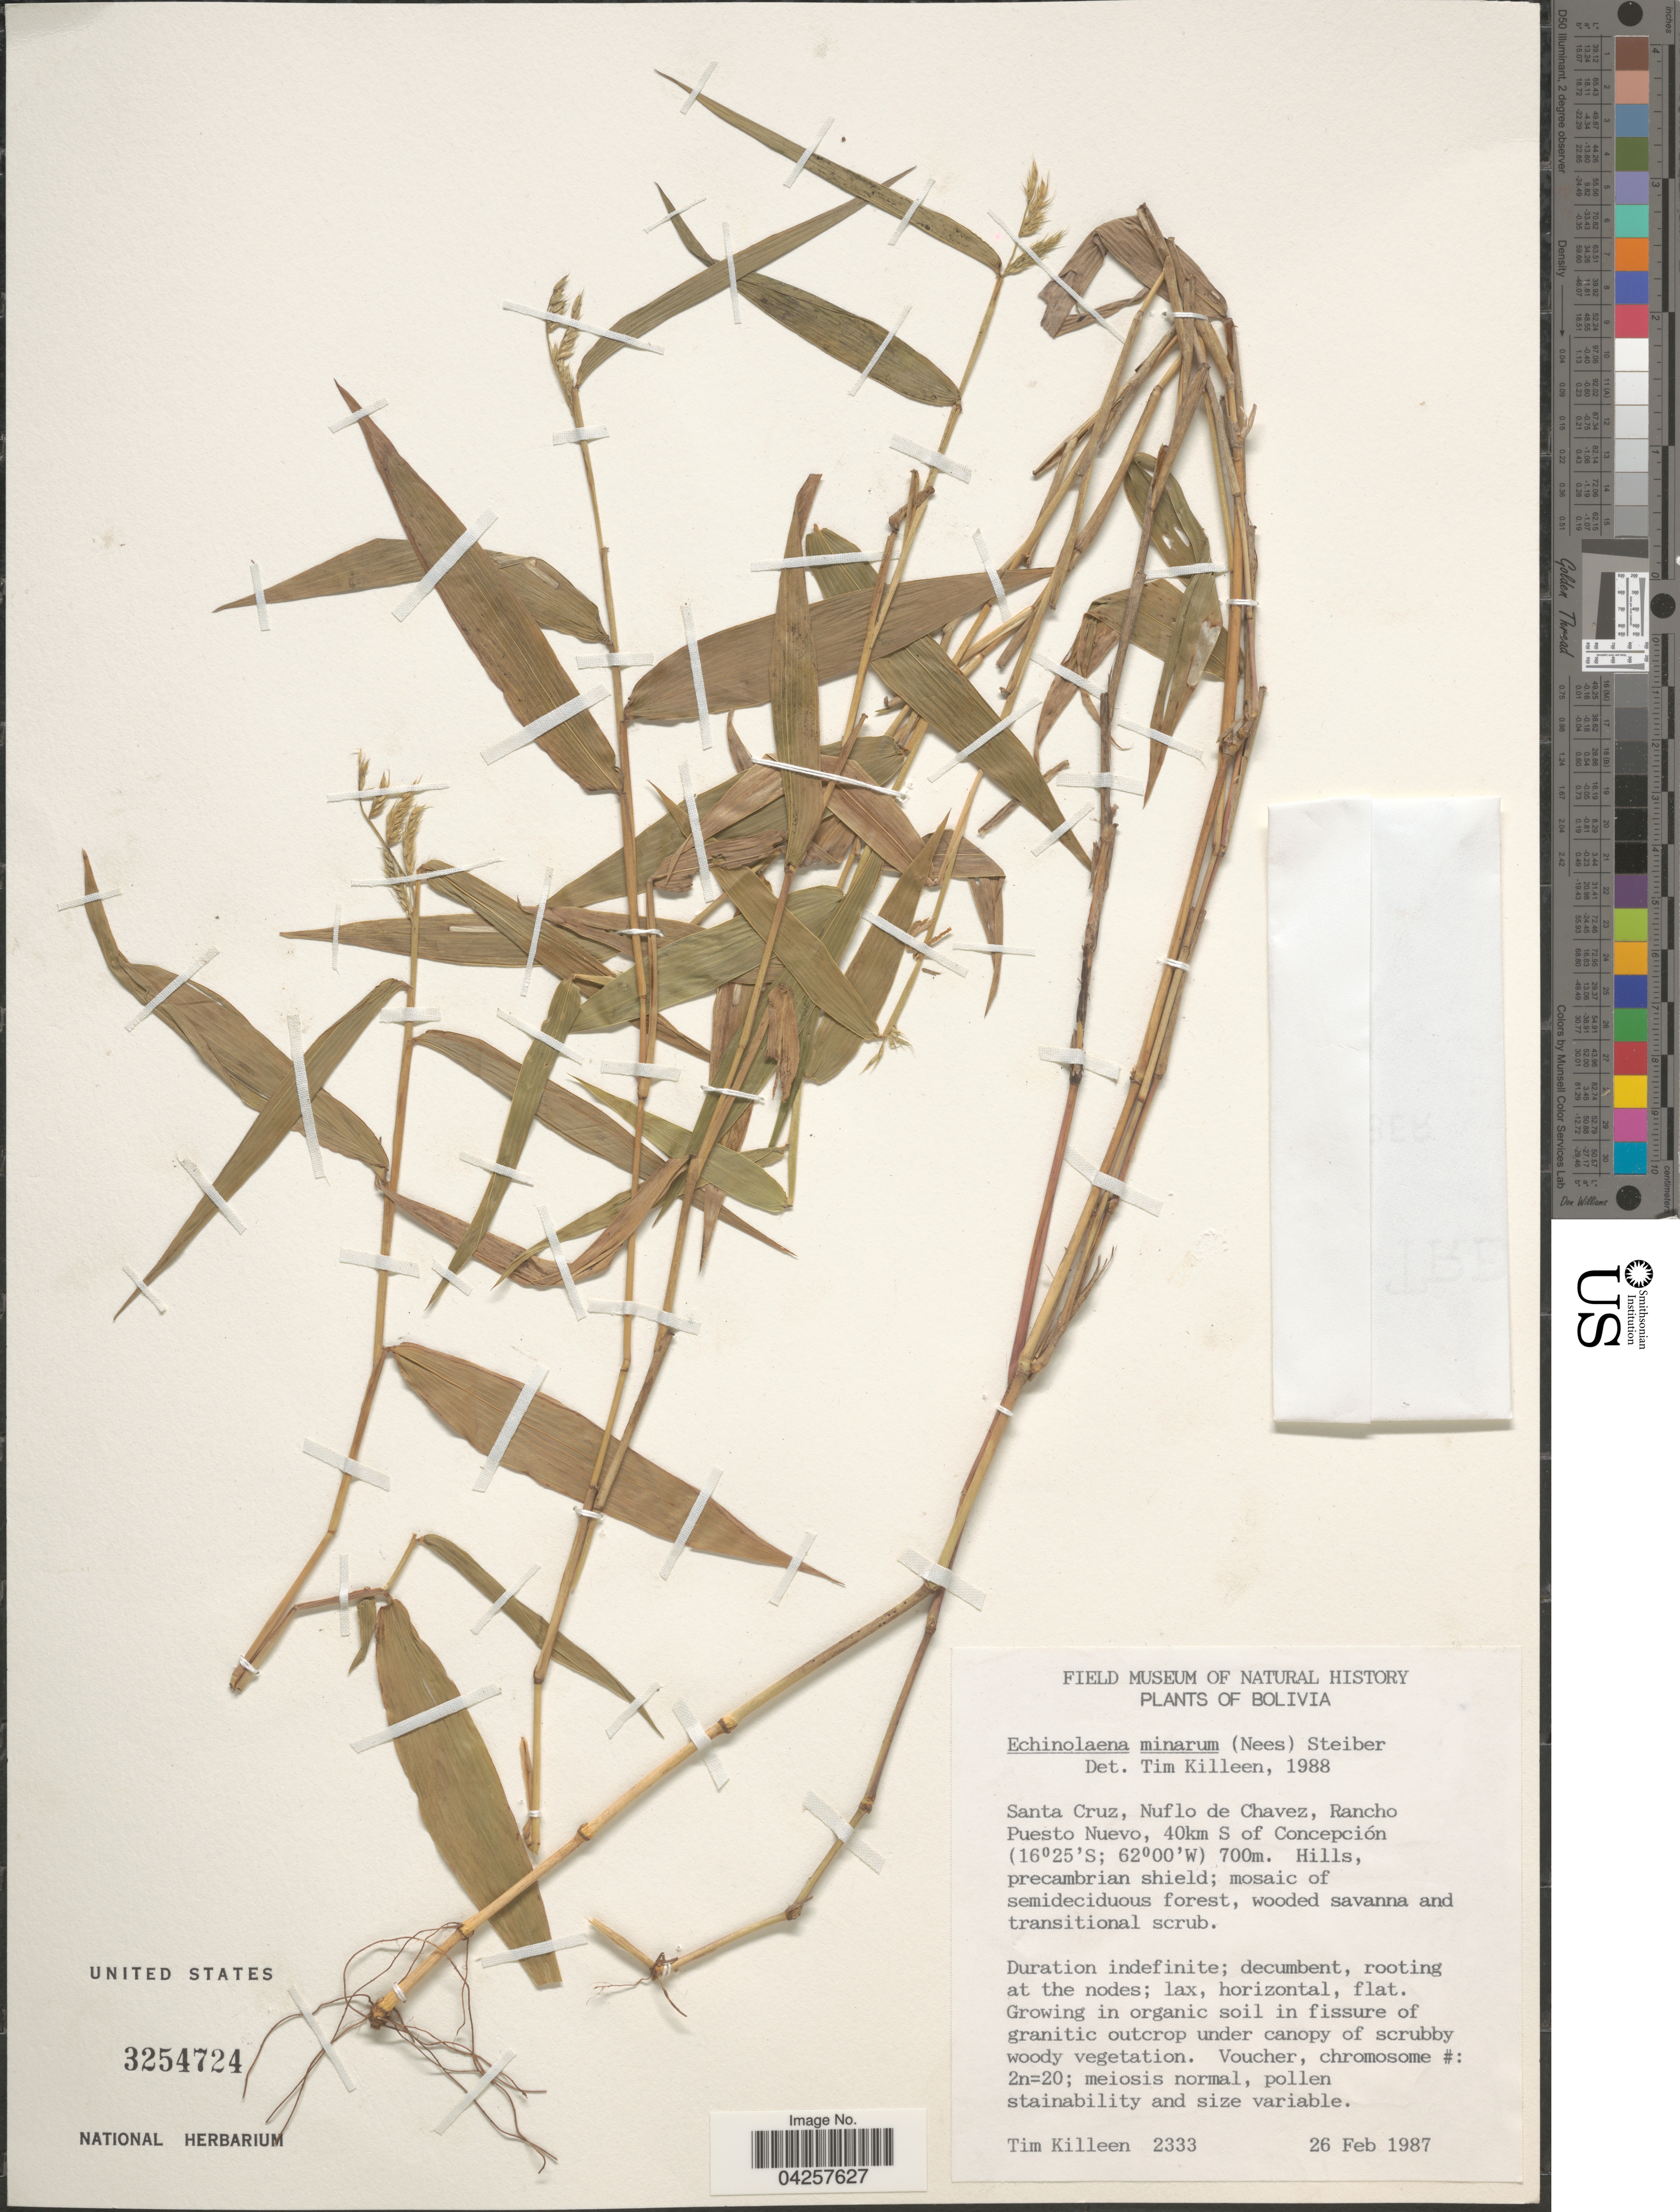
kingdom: Plantae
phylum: Tracheophyta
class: Liliopsida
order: Poales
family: Poaceae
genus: Echinolaena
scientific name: Echinolaena minarum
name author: (Nees) Pilg.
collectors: T. J. Killeen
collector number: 2333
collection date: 1987-02-26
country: Bolivia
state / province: Santa Cruz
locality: Santa Cruz, Nuflo de Chavez, Rancho Puesto Nuevo, 40km S of Concepción.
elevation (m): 700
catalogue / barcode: US 3254724